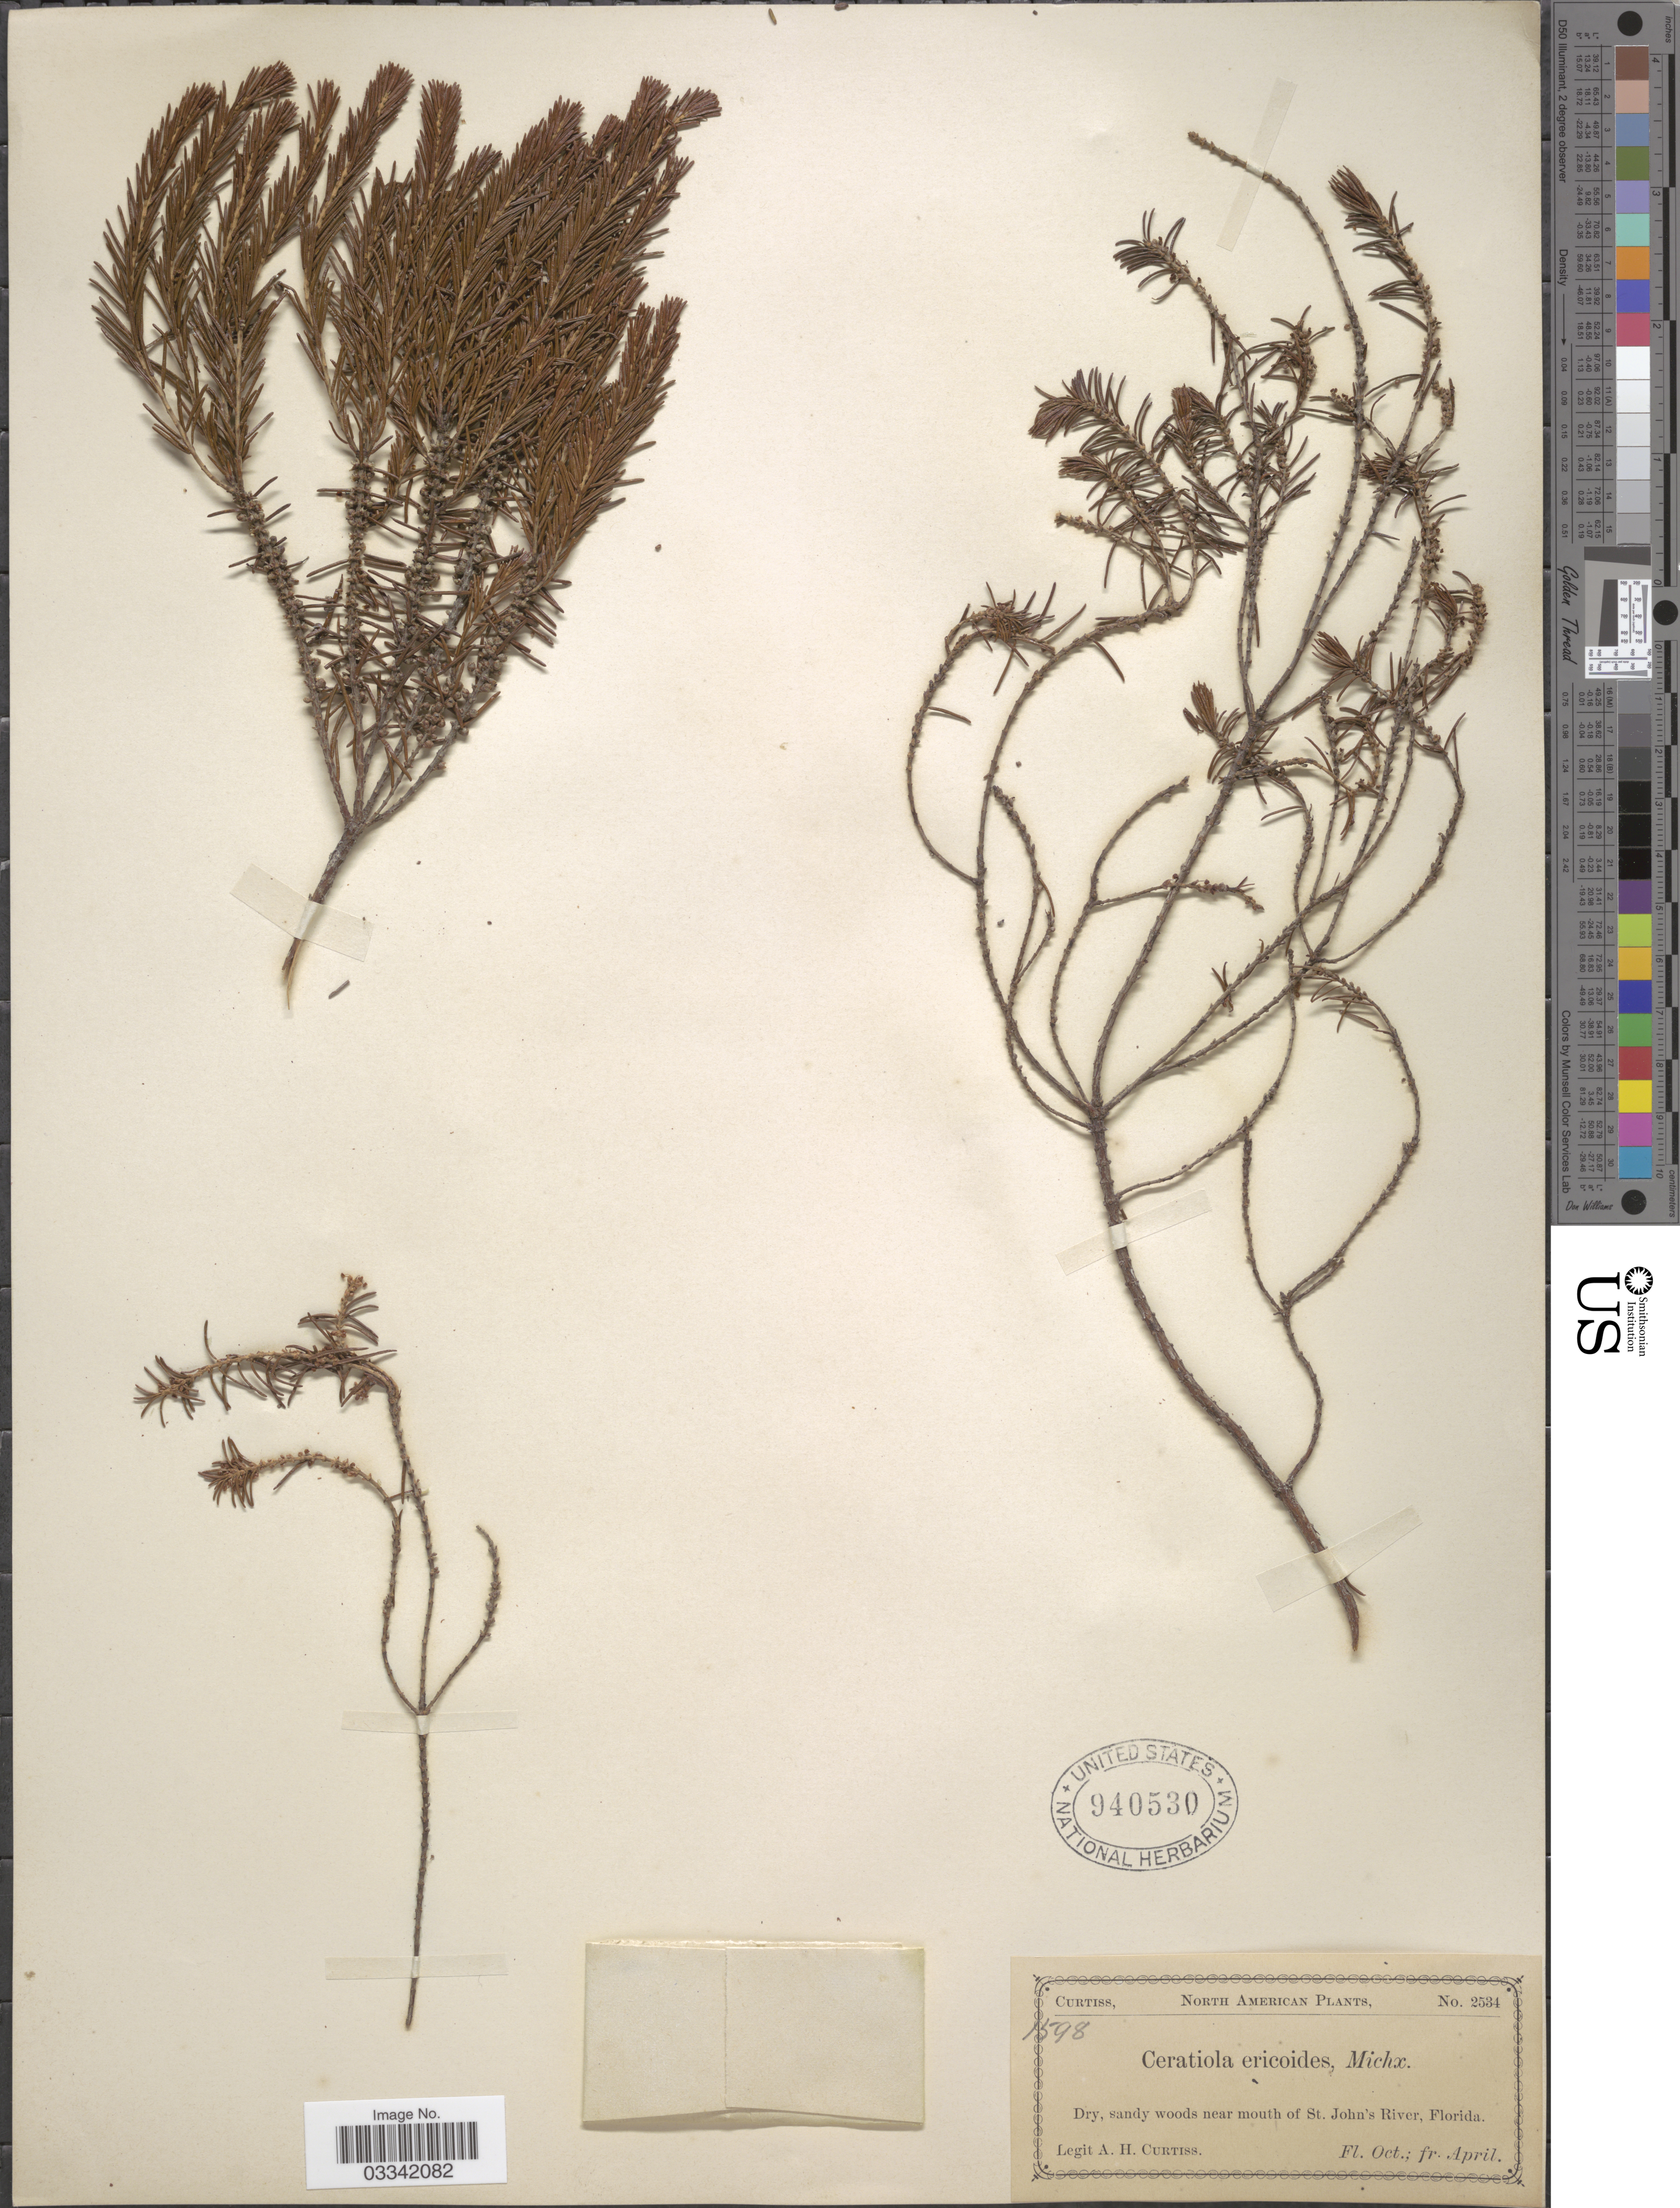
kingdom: Plantae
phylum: Tracheophyta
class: Magnoliopsida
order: Ericales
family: Ericaceae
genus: Ceratiola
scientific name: Ceratiola ericoides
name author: Michx.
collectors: A. H. Curtiss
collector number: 2534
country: United States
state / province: Florida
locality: Dry, sandy woods near mouth of St. John's River.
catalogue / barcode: US 940530